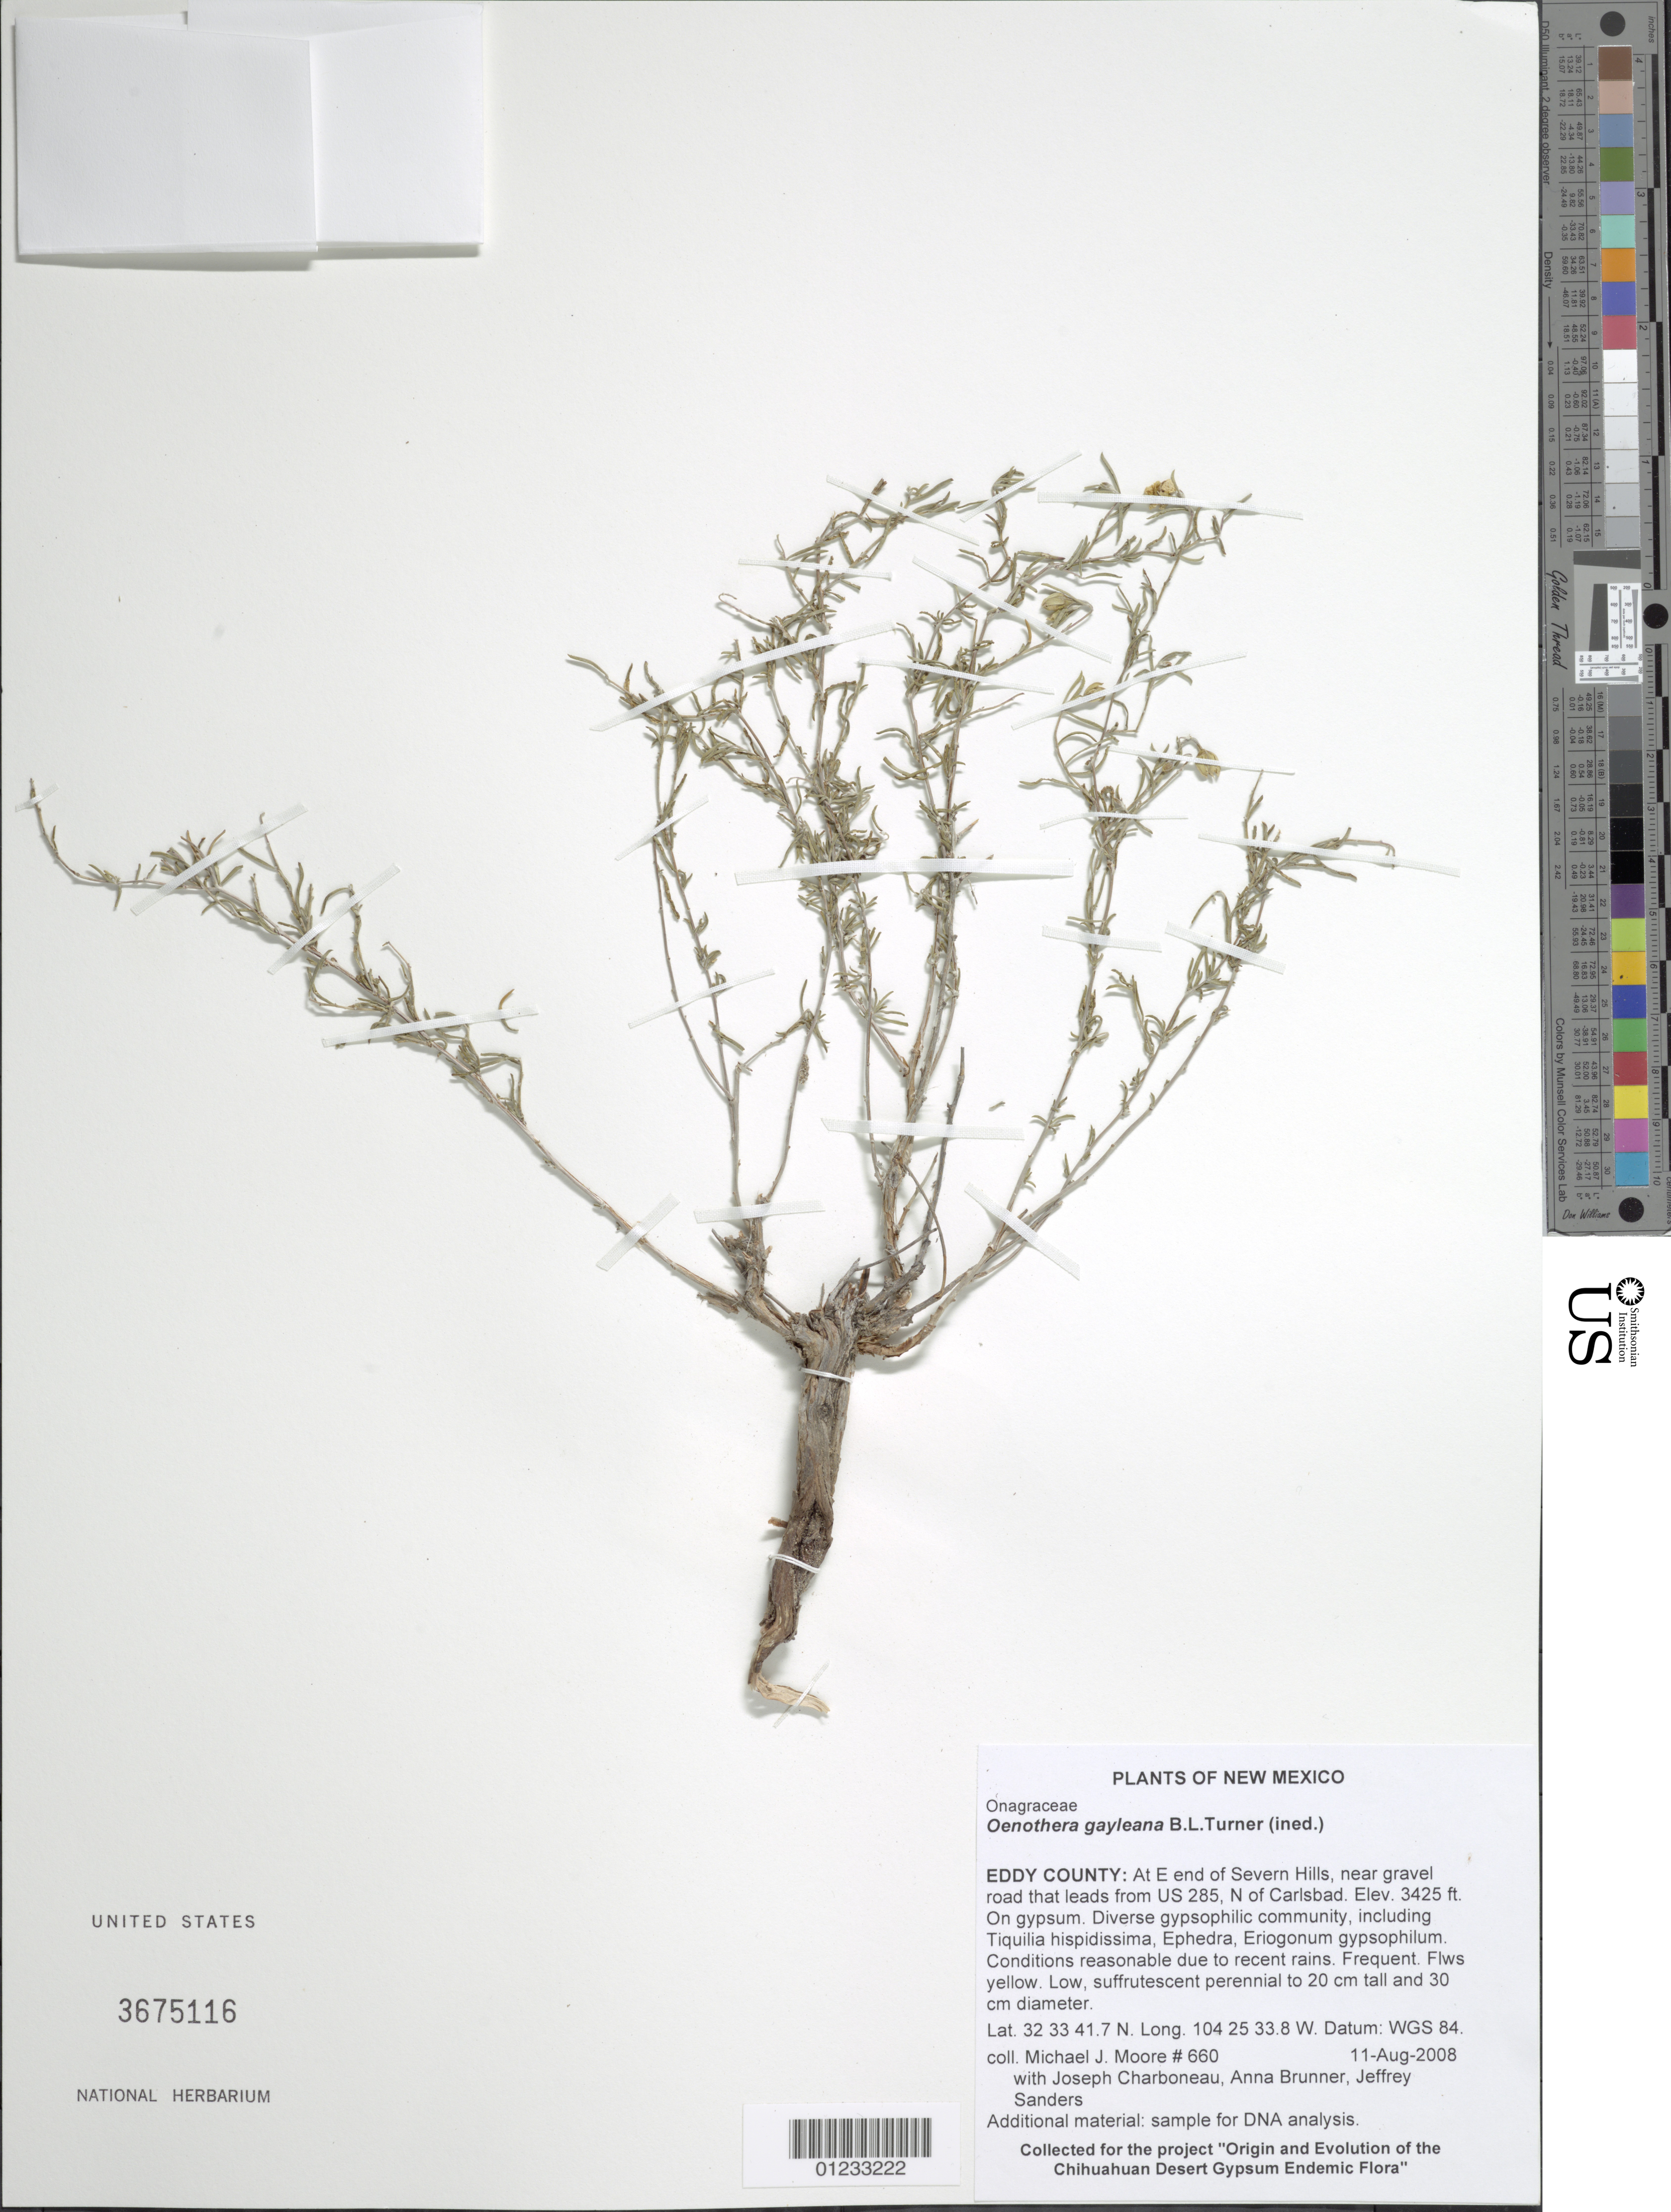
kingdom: Plantae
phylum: Tracheophyta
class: Magnoliopsida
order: Myrtales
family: Onagraceae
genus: Oenothera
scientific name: Oenothera gayleana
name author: B.L. Turner & Moore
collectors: M. J. Moore, J. L. M. Charboneau, A. Brunner & J. Sanders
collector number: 660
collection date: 2004-08-10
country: United States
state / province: New Mexico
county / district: Eddy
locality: At E end of Severn Hills, near gravel road that leads from US 285, N of Carlsbad.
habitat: On gypsum. Diverse gypsophilic community, including Tiquilia hispidissima, Ephedra, Eriogonum gypsophilum. Conditions reasonable due to recent rains.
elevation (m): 1044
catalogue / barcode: US 3675116